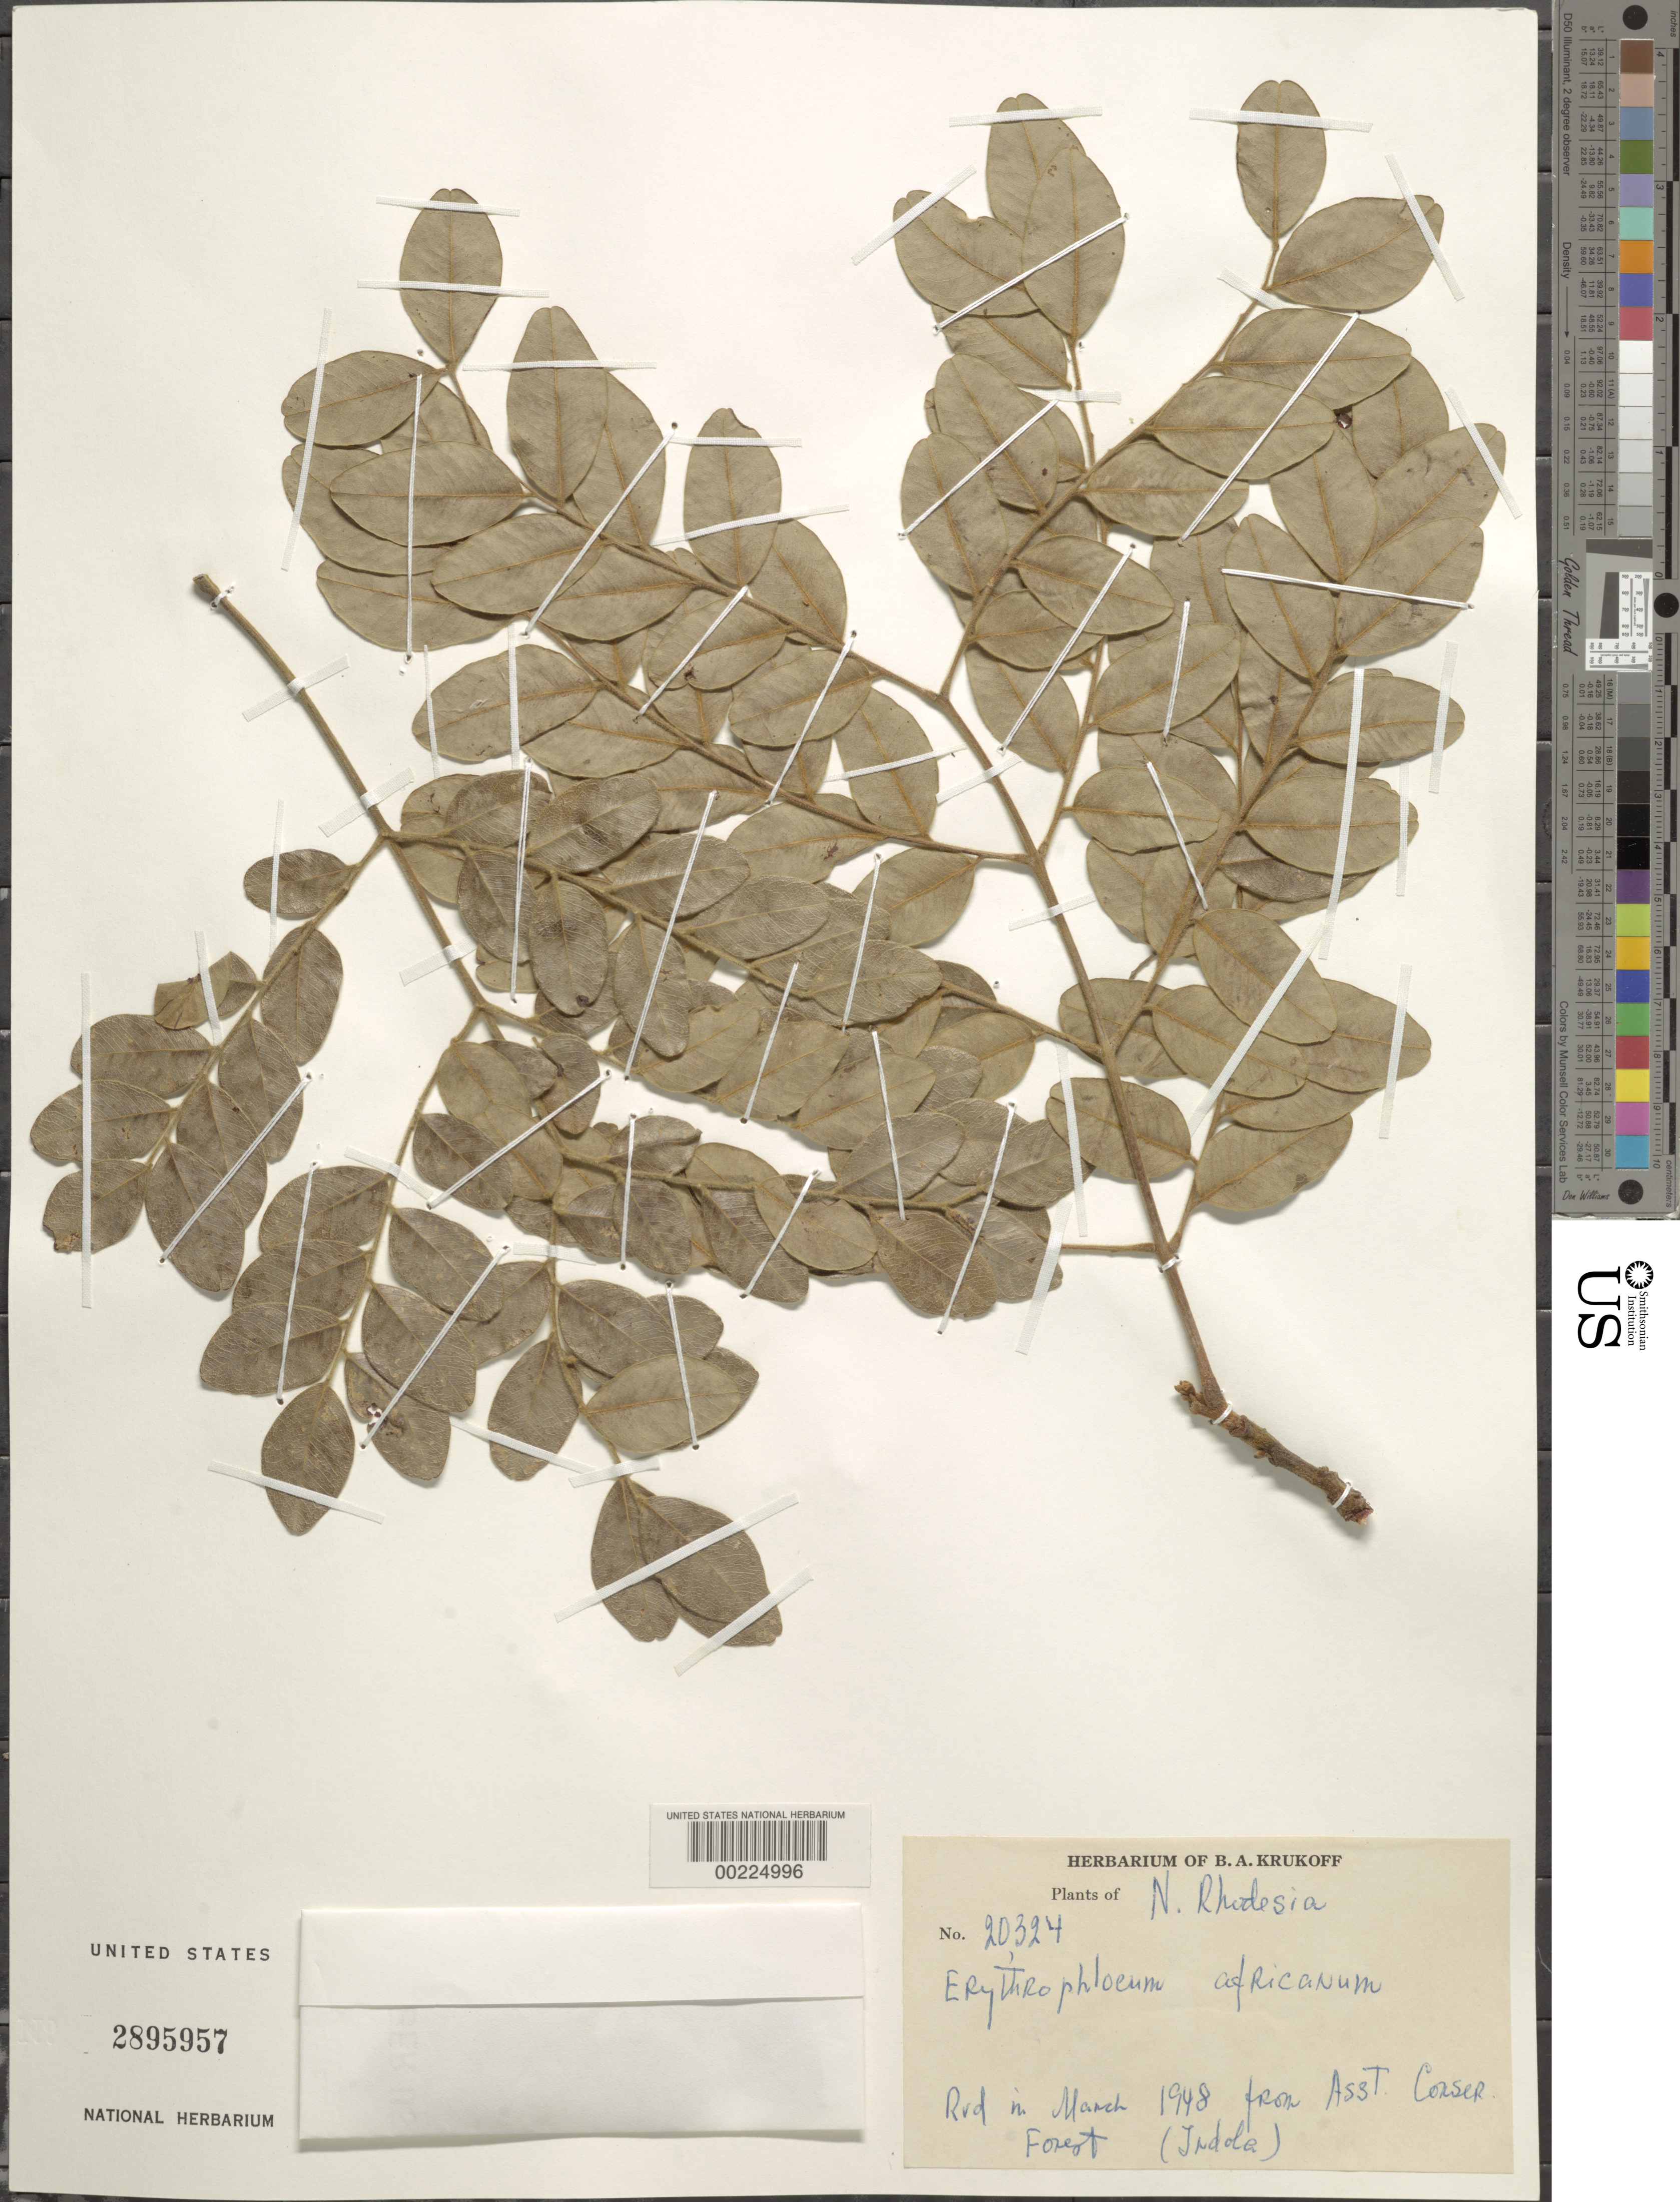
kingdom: Plantae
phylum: Tracheophyta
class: Magnoliopsida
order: Fabales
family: Fabaceae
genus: Erythrophleum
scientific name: Erythrophleum africanum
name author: (Welw. ex Benth.) Harms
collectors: ex herb. B. A. Krukoff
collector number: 20324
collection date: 1948-03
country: Zambia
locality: N. Rhodesia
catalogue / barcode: US 2895957